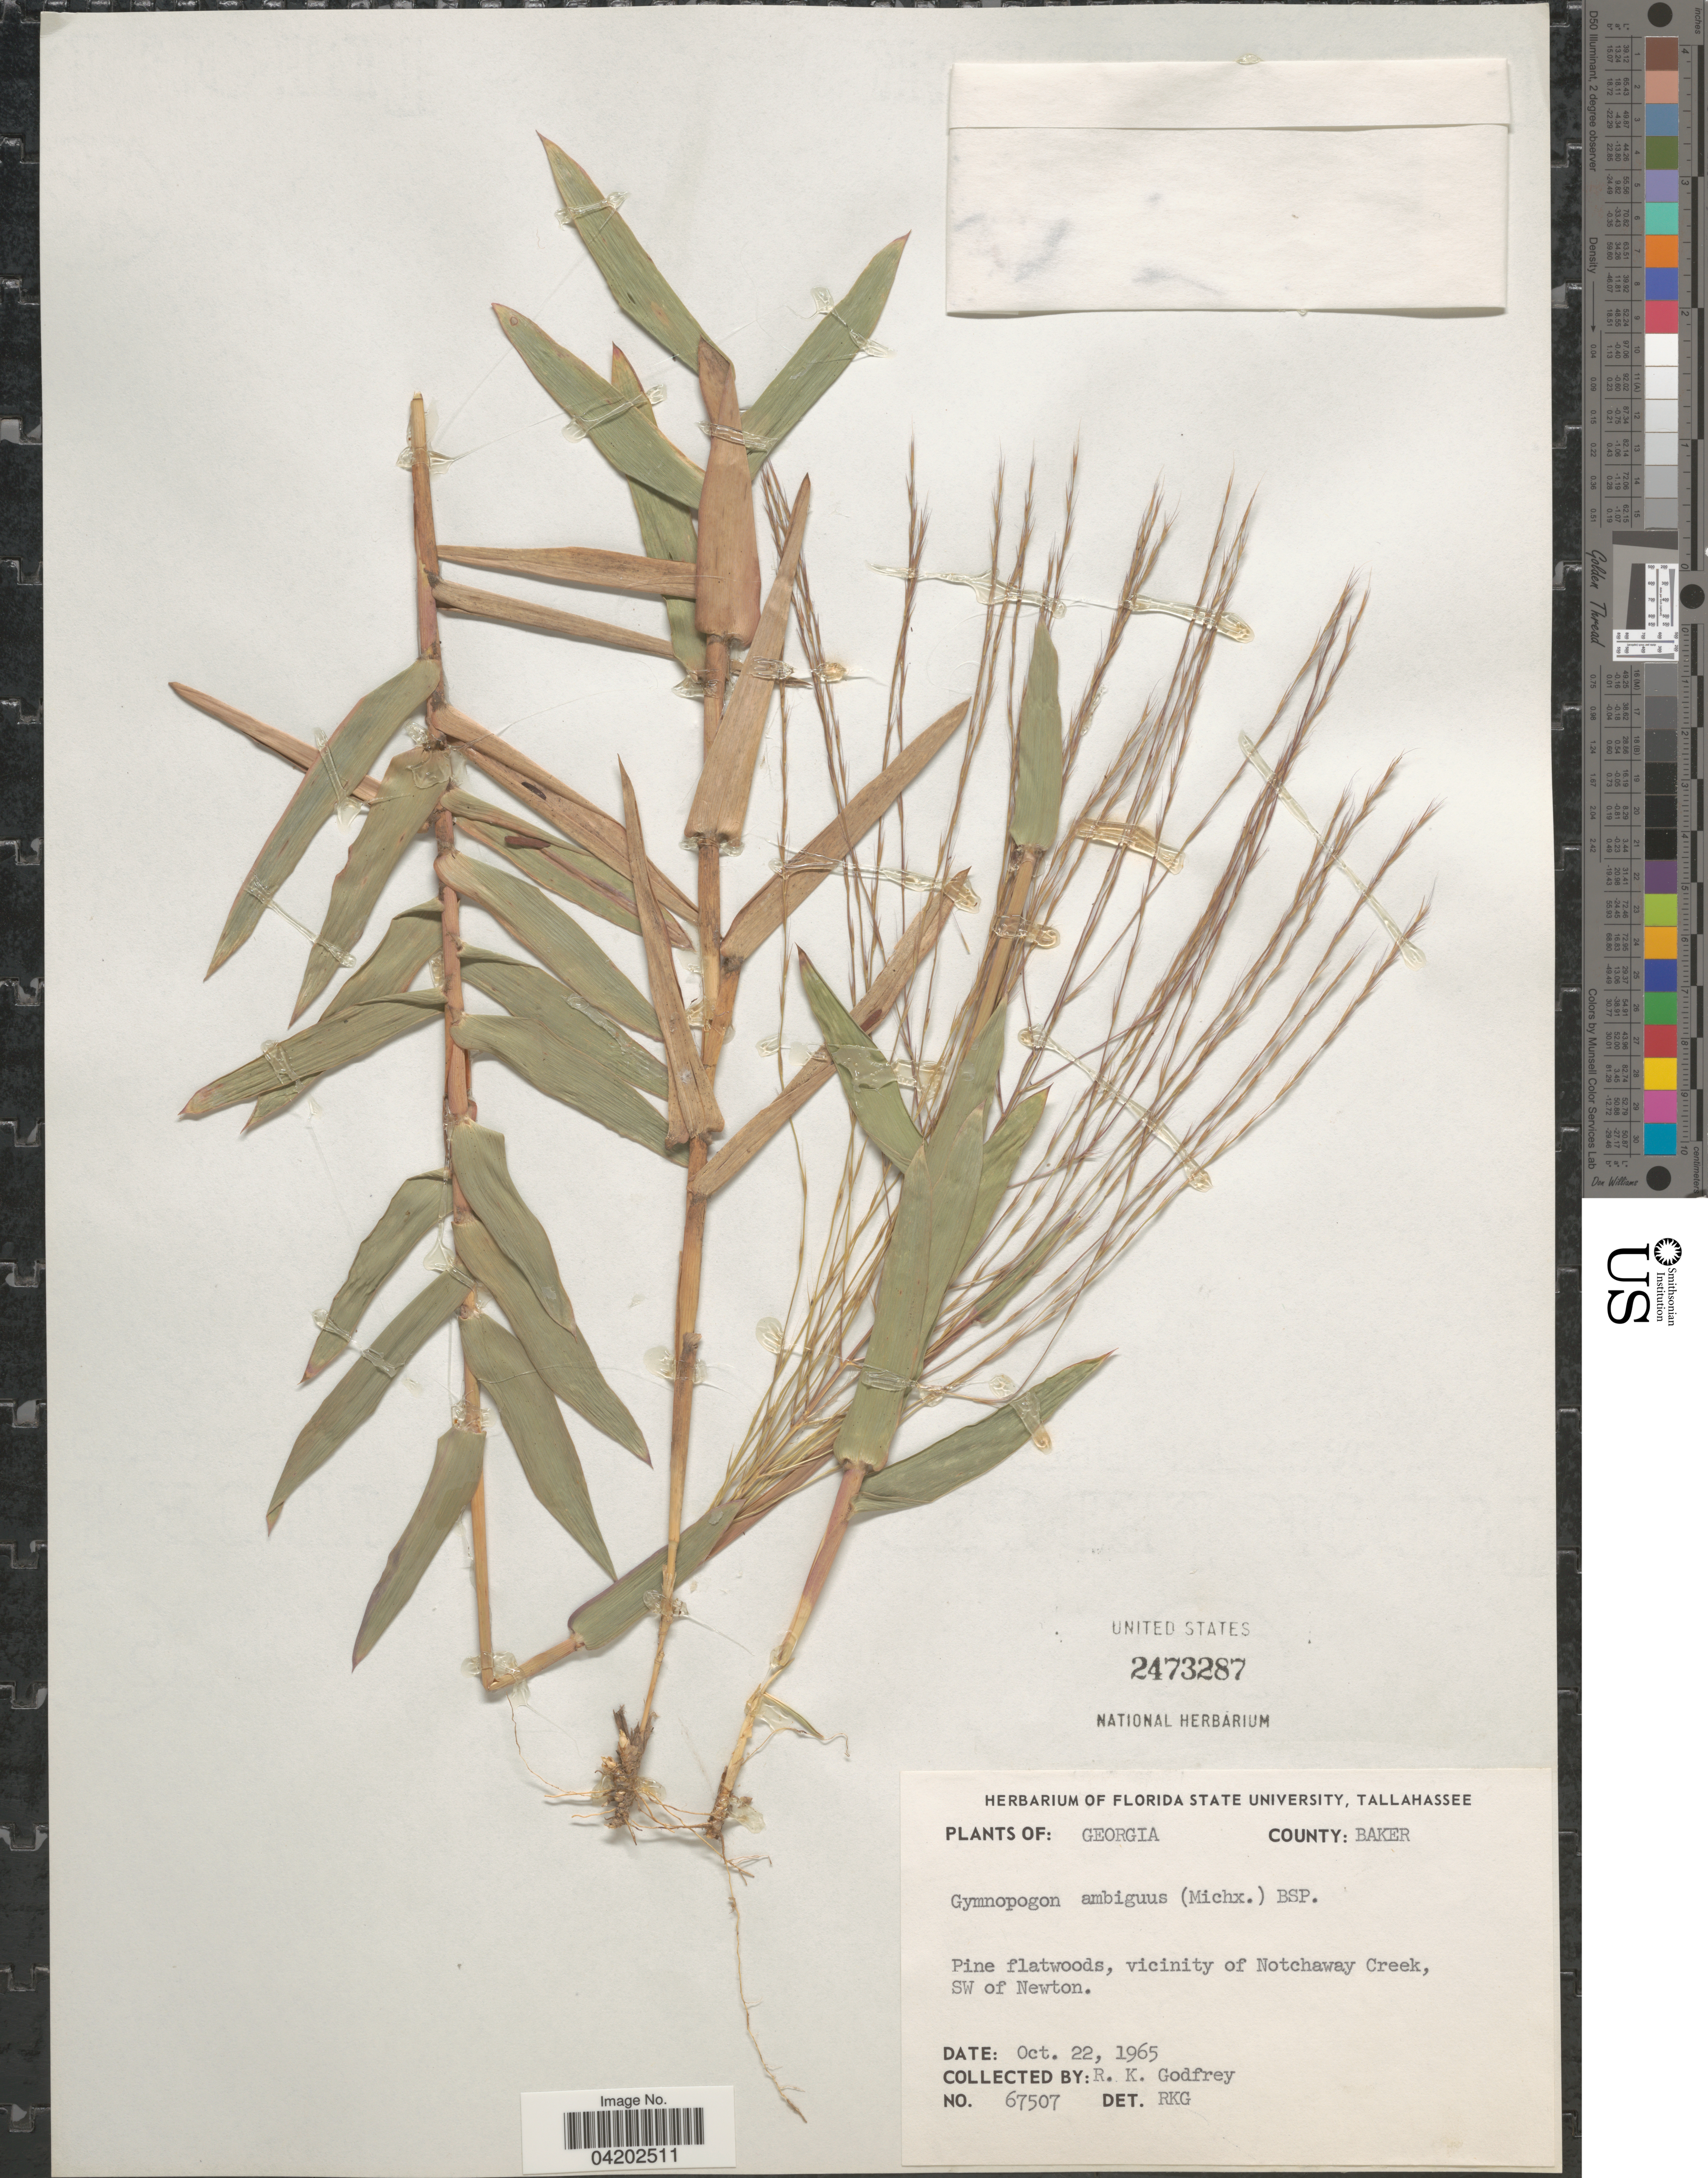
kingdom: Plantae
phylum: Tracheophyta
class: Liliopsida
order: Poales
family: Poaceae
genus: Gymnopogon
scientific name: Gymnopogon ambiguus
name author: (Michx.) Britton, Stearns & Poggenb.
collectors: R. K. Godfrey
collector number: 67507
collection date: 1965-10-22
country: United States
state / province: Georgia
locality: County: Baker. Pine flatwoods, vicinity of Notchaway Creek, SW of Newton.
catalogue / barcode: US 2473287